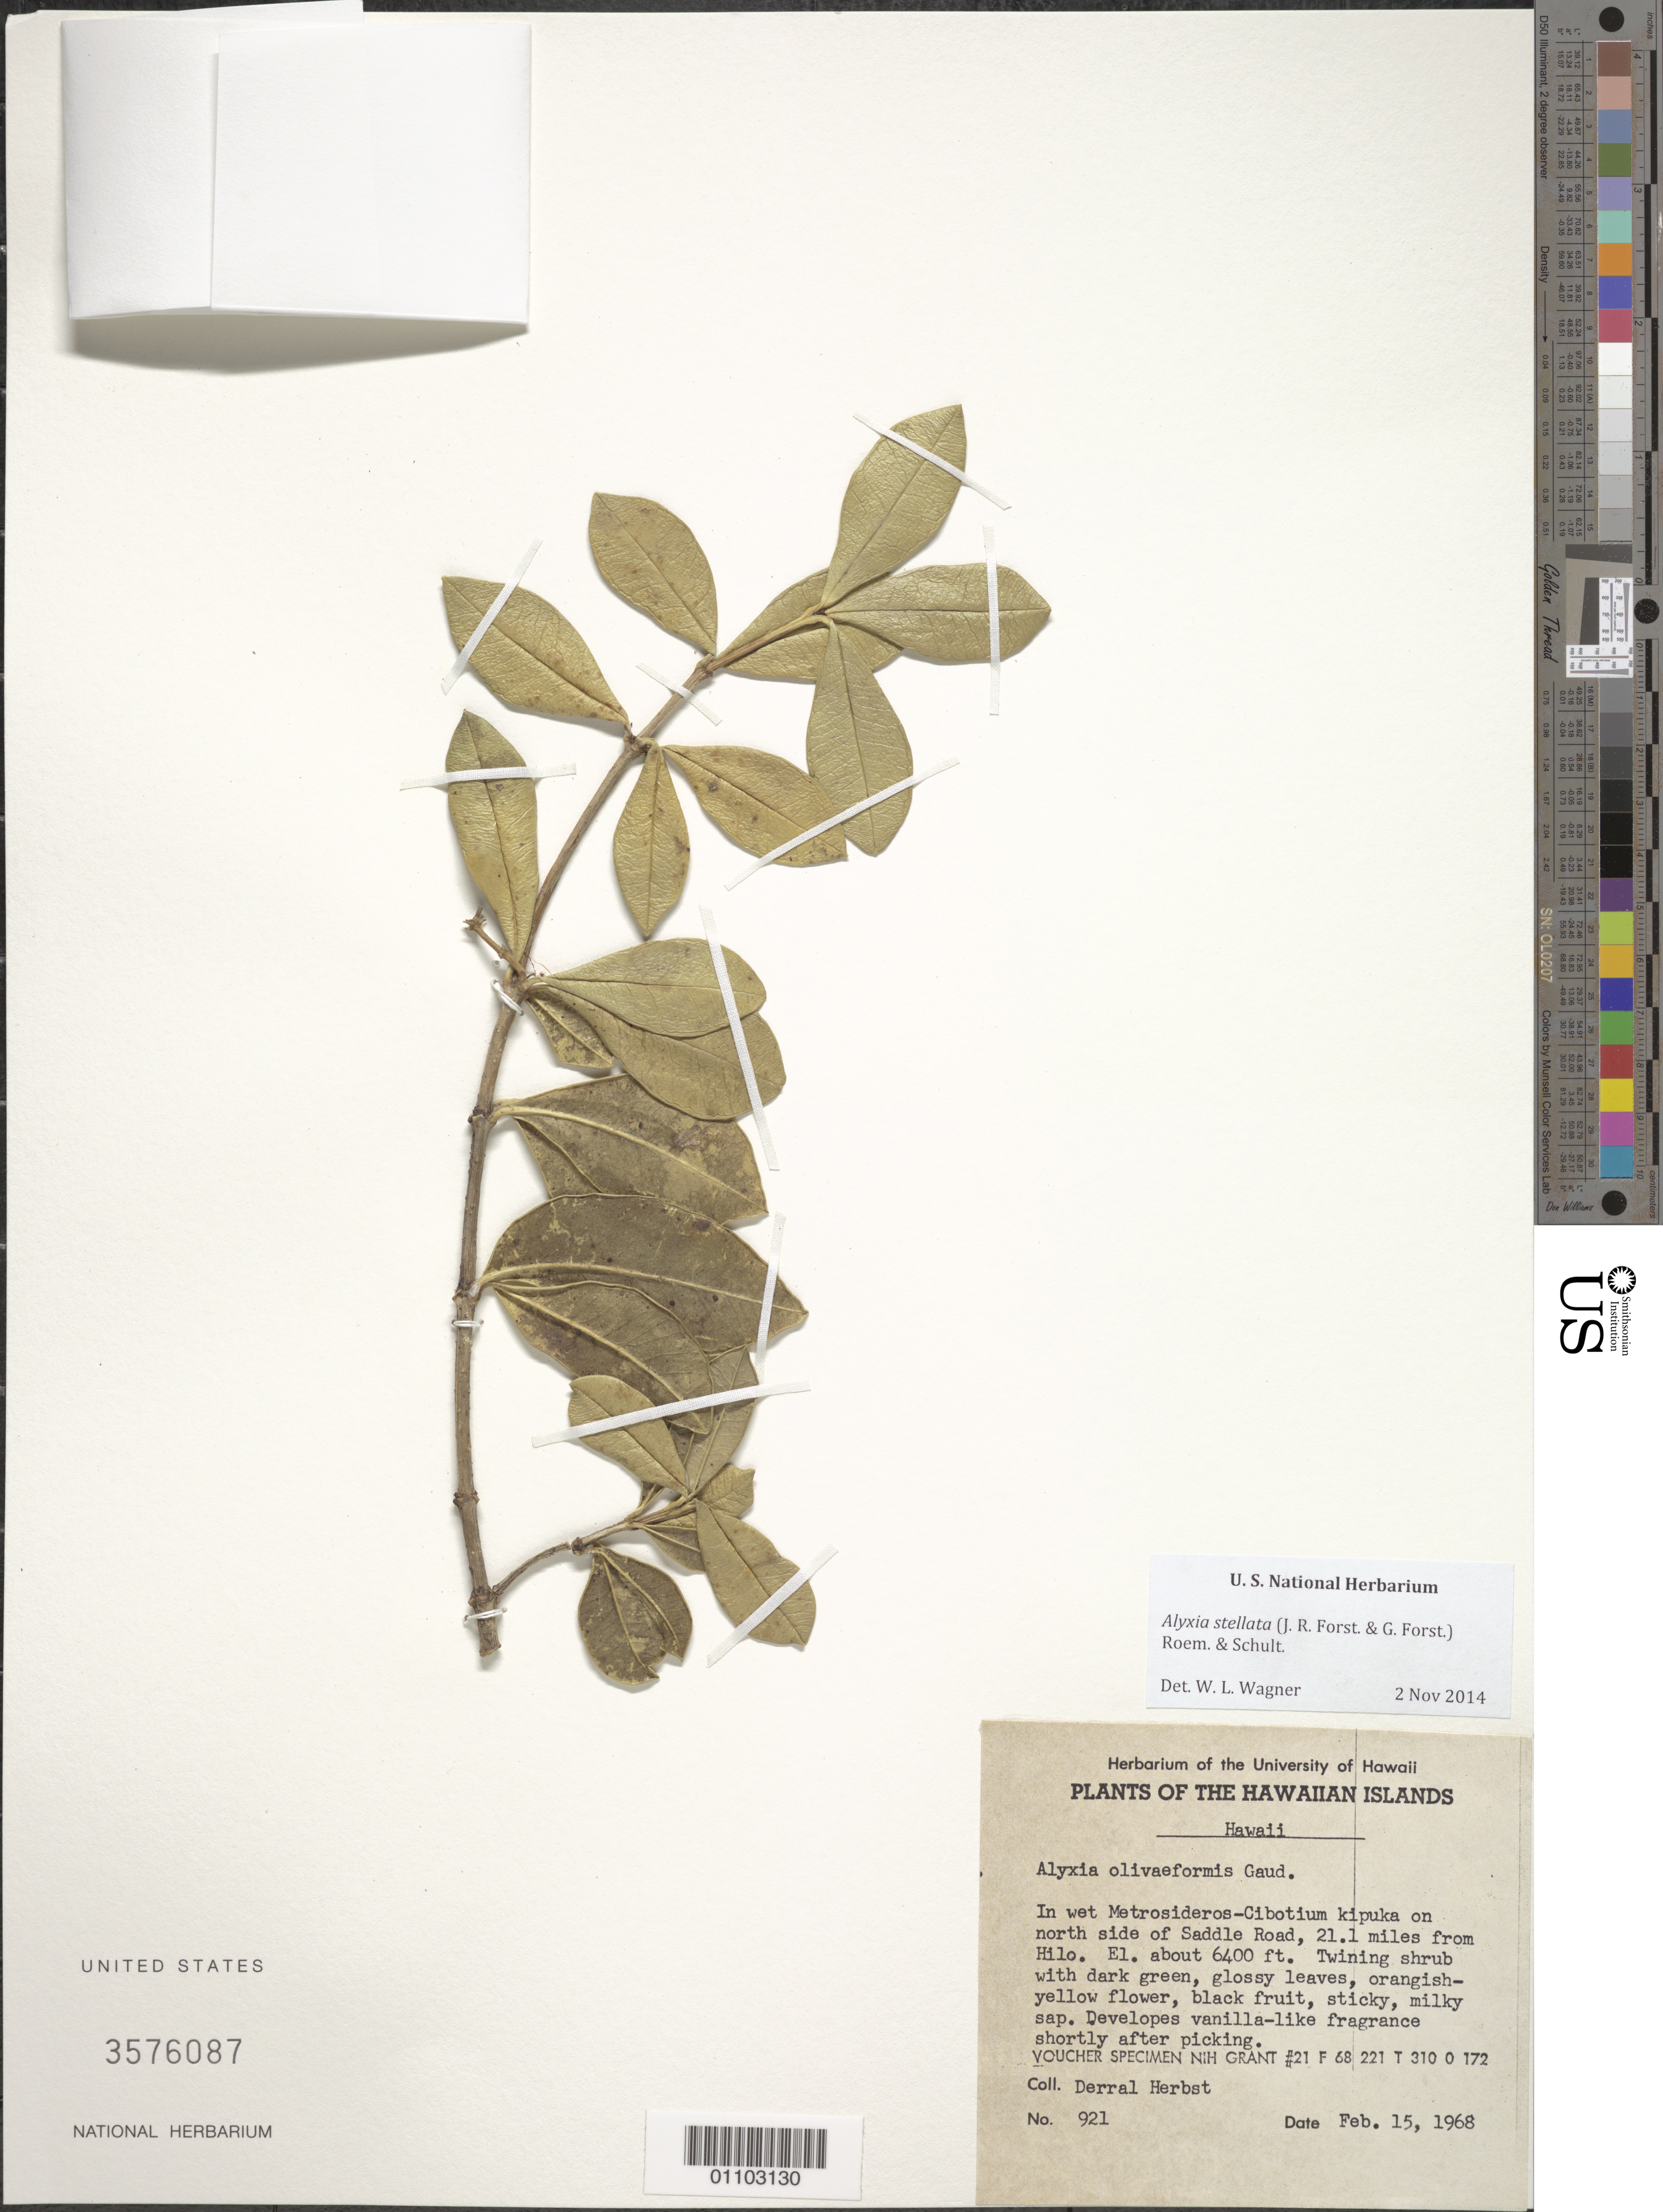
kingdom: Plantae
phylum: Tracheophyta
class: Magnoliopsida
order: Gentianales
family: Apocynaceae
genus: Alyxia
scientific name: Alyxia stellata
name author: (J.R. Forst. & G. Forst.) Roem. & Schult.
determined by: Wagner, W. L., (BOT), Smithsonian Institution - National Museum of Natural History (UNITED STATES)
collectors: D. R. Herbst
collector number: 921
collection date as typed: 15 Feb 1968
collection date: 1968-02-15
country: United States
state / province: Hawaii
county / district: Hawaii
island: Hawaii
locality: on N side of Saddle Road, 21.1 mi from Hilo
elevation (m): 1951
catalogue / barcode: US 3576087